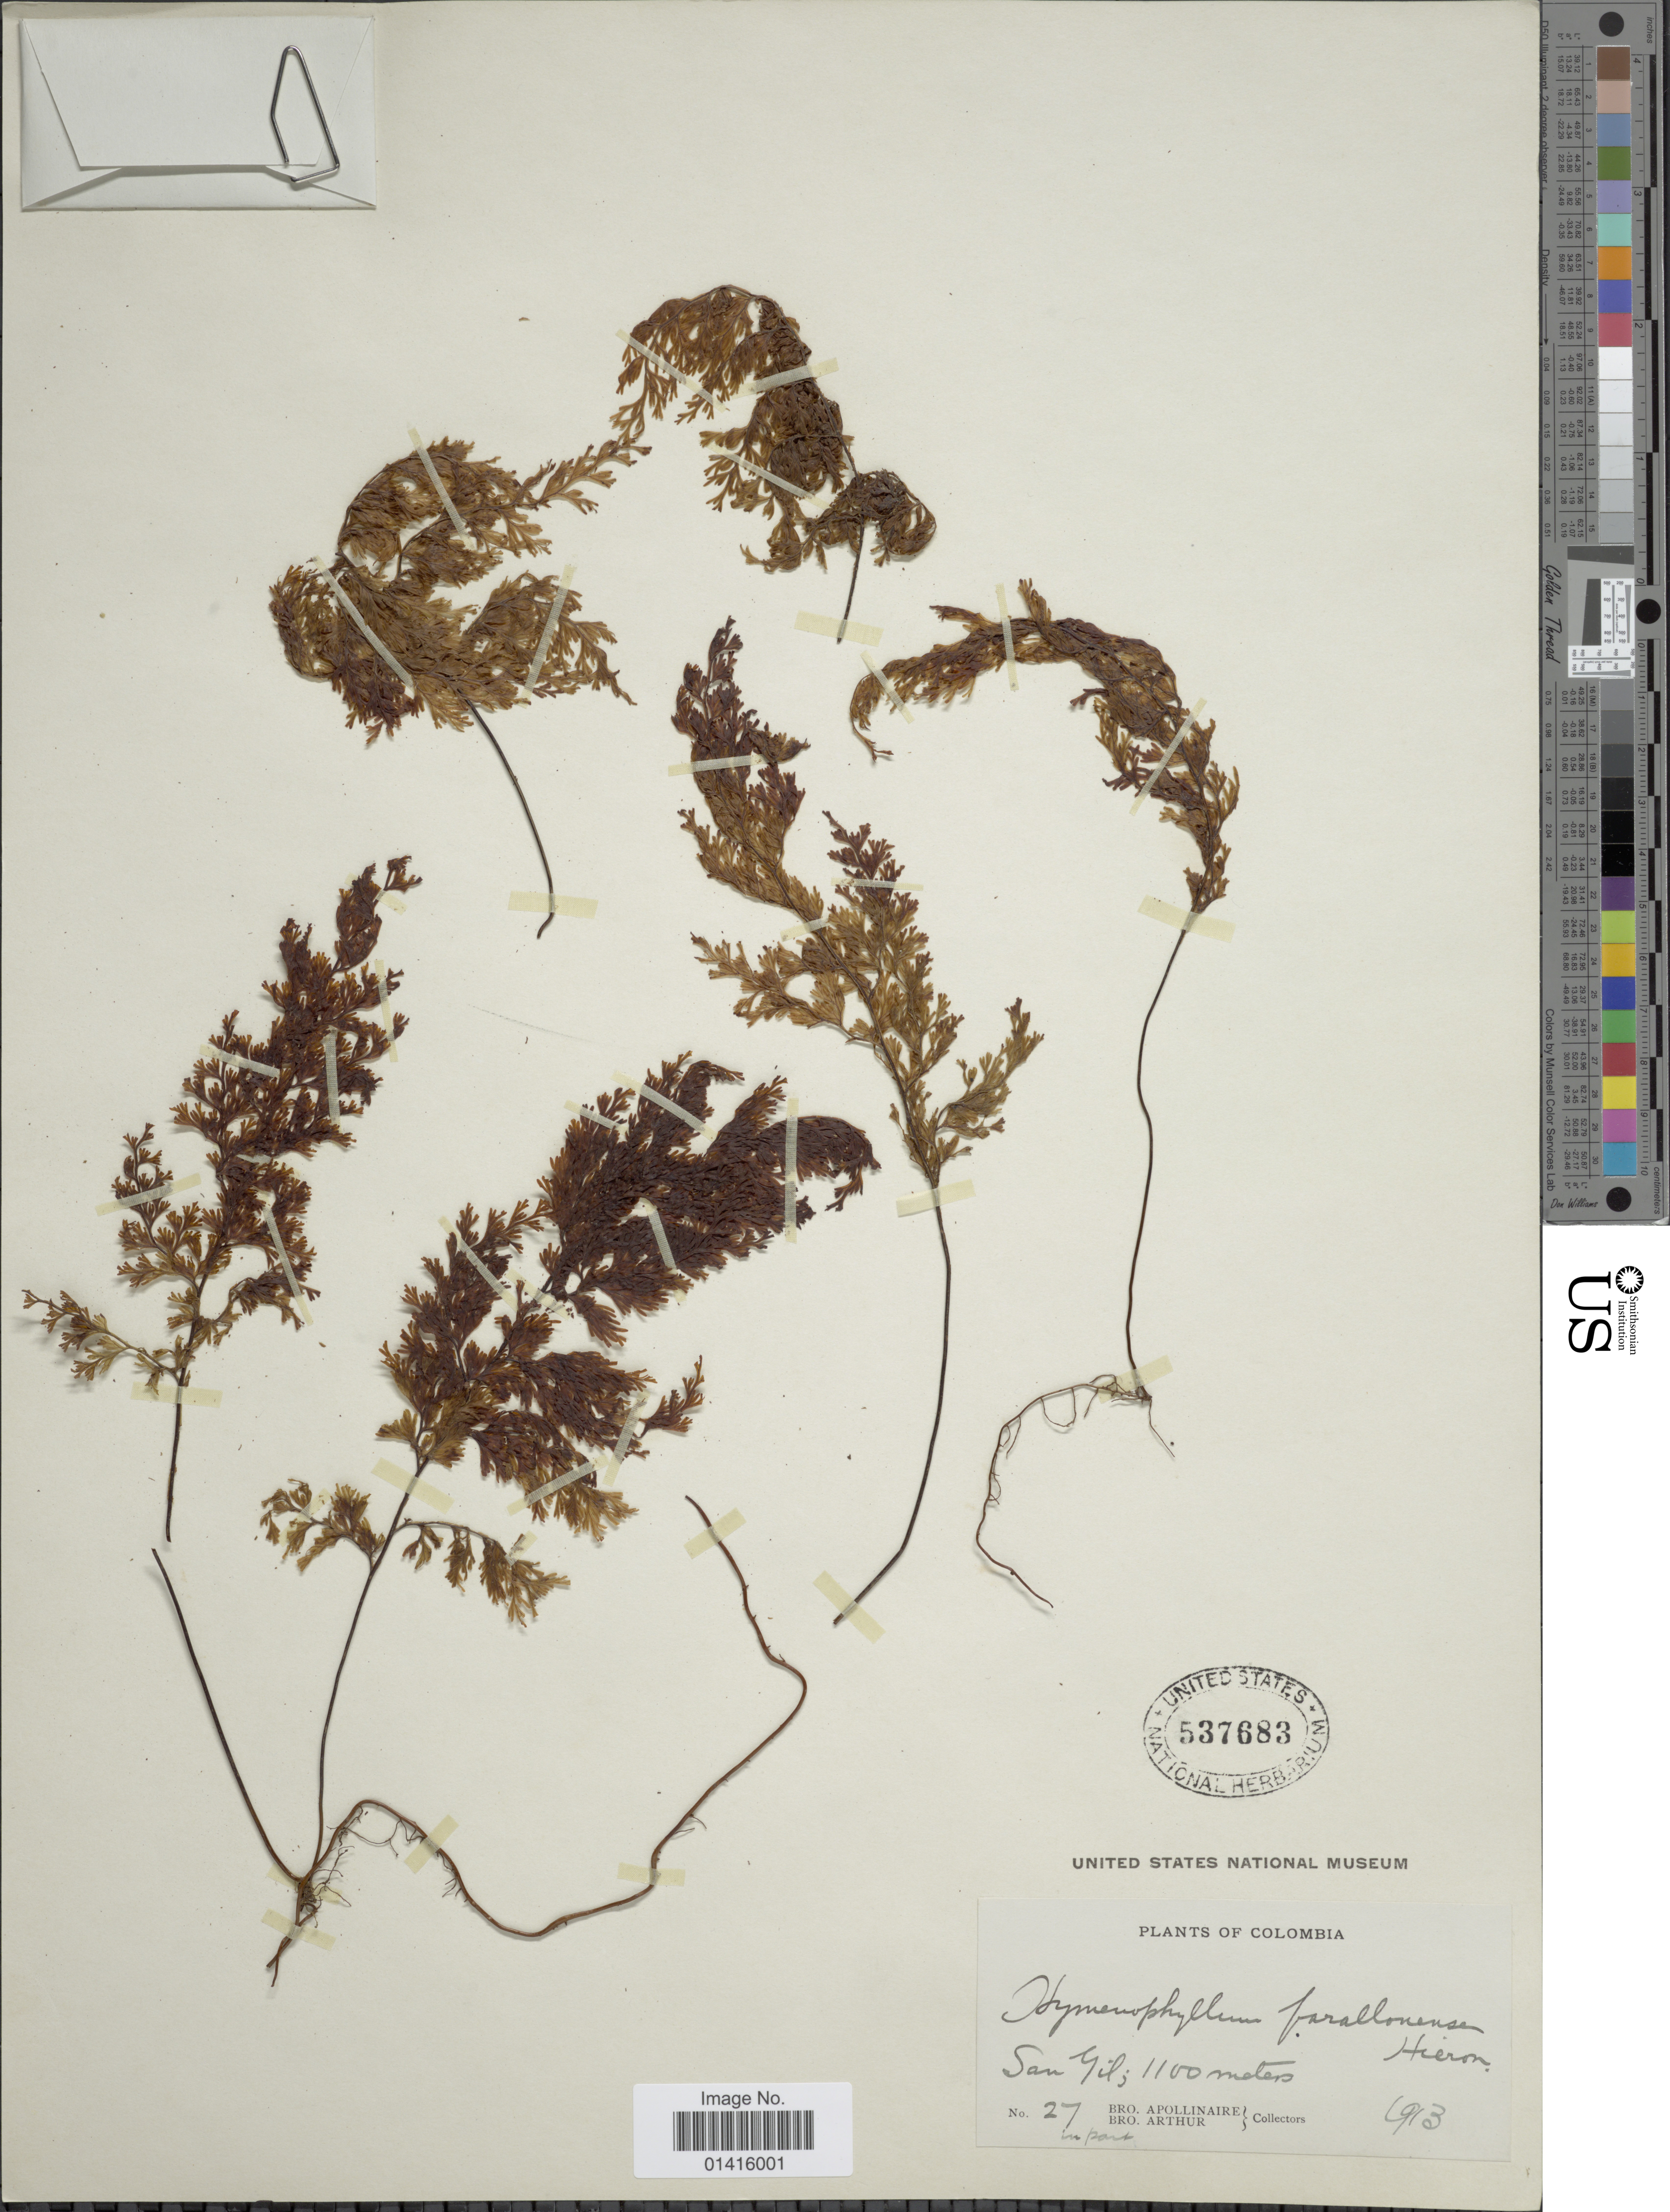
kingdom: Plantae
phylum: Tracheophyta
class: Polypodiopsida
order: Hymenophyllales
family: Hymenophyllaceae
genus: Hymenophyllum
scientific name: Hymenophyllum fendlerianum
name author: J.W. Sturm in Mart.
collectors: Bro. Apollinaire & Bro. Arthur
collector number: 27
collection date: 1913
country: Colombia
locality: San Gil, Colombia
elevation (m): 1100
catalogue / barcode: US 537683